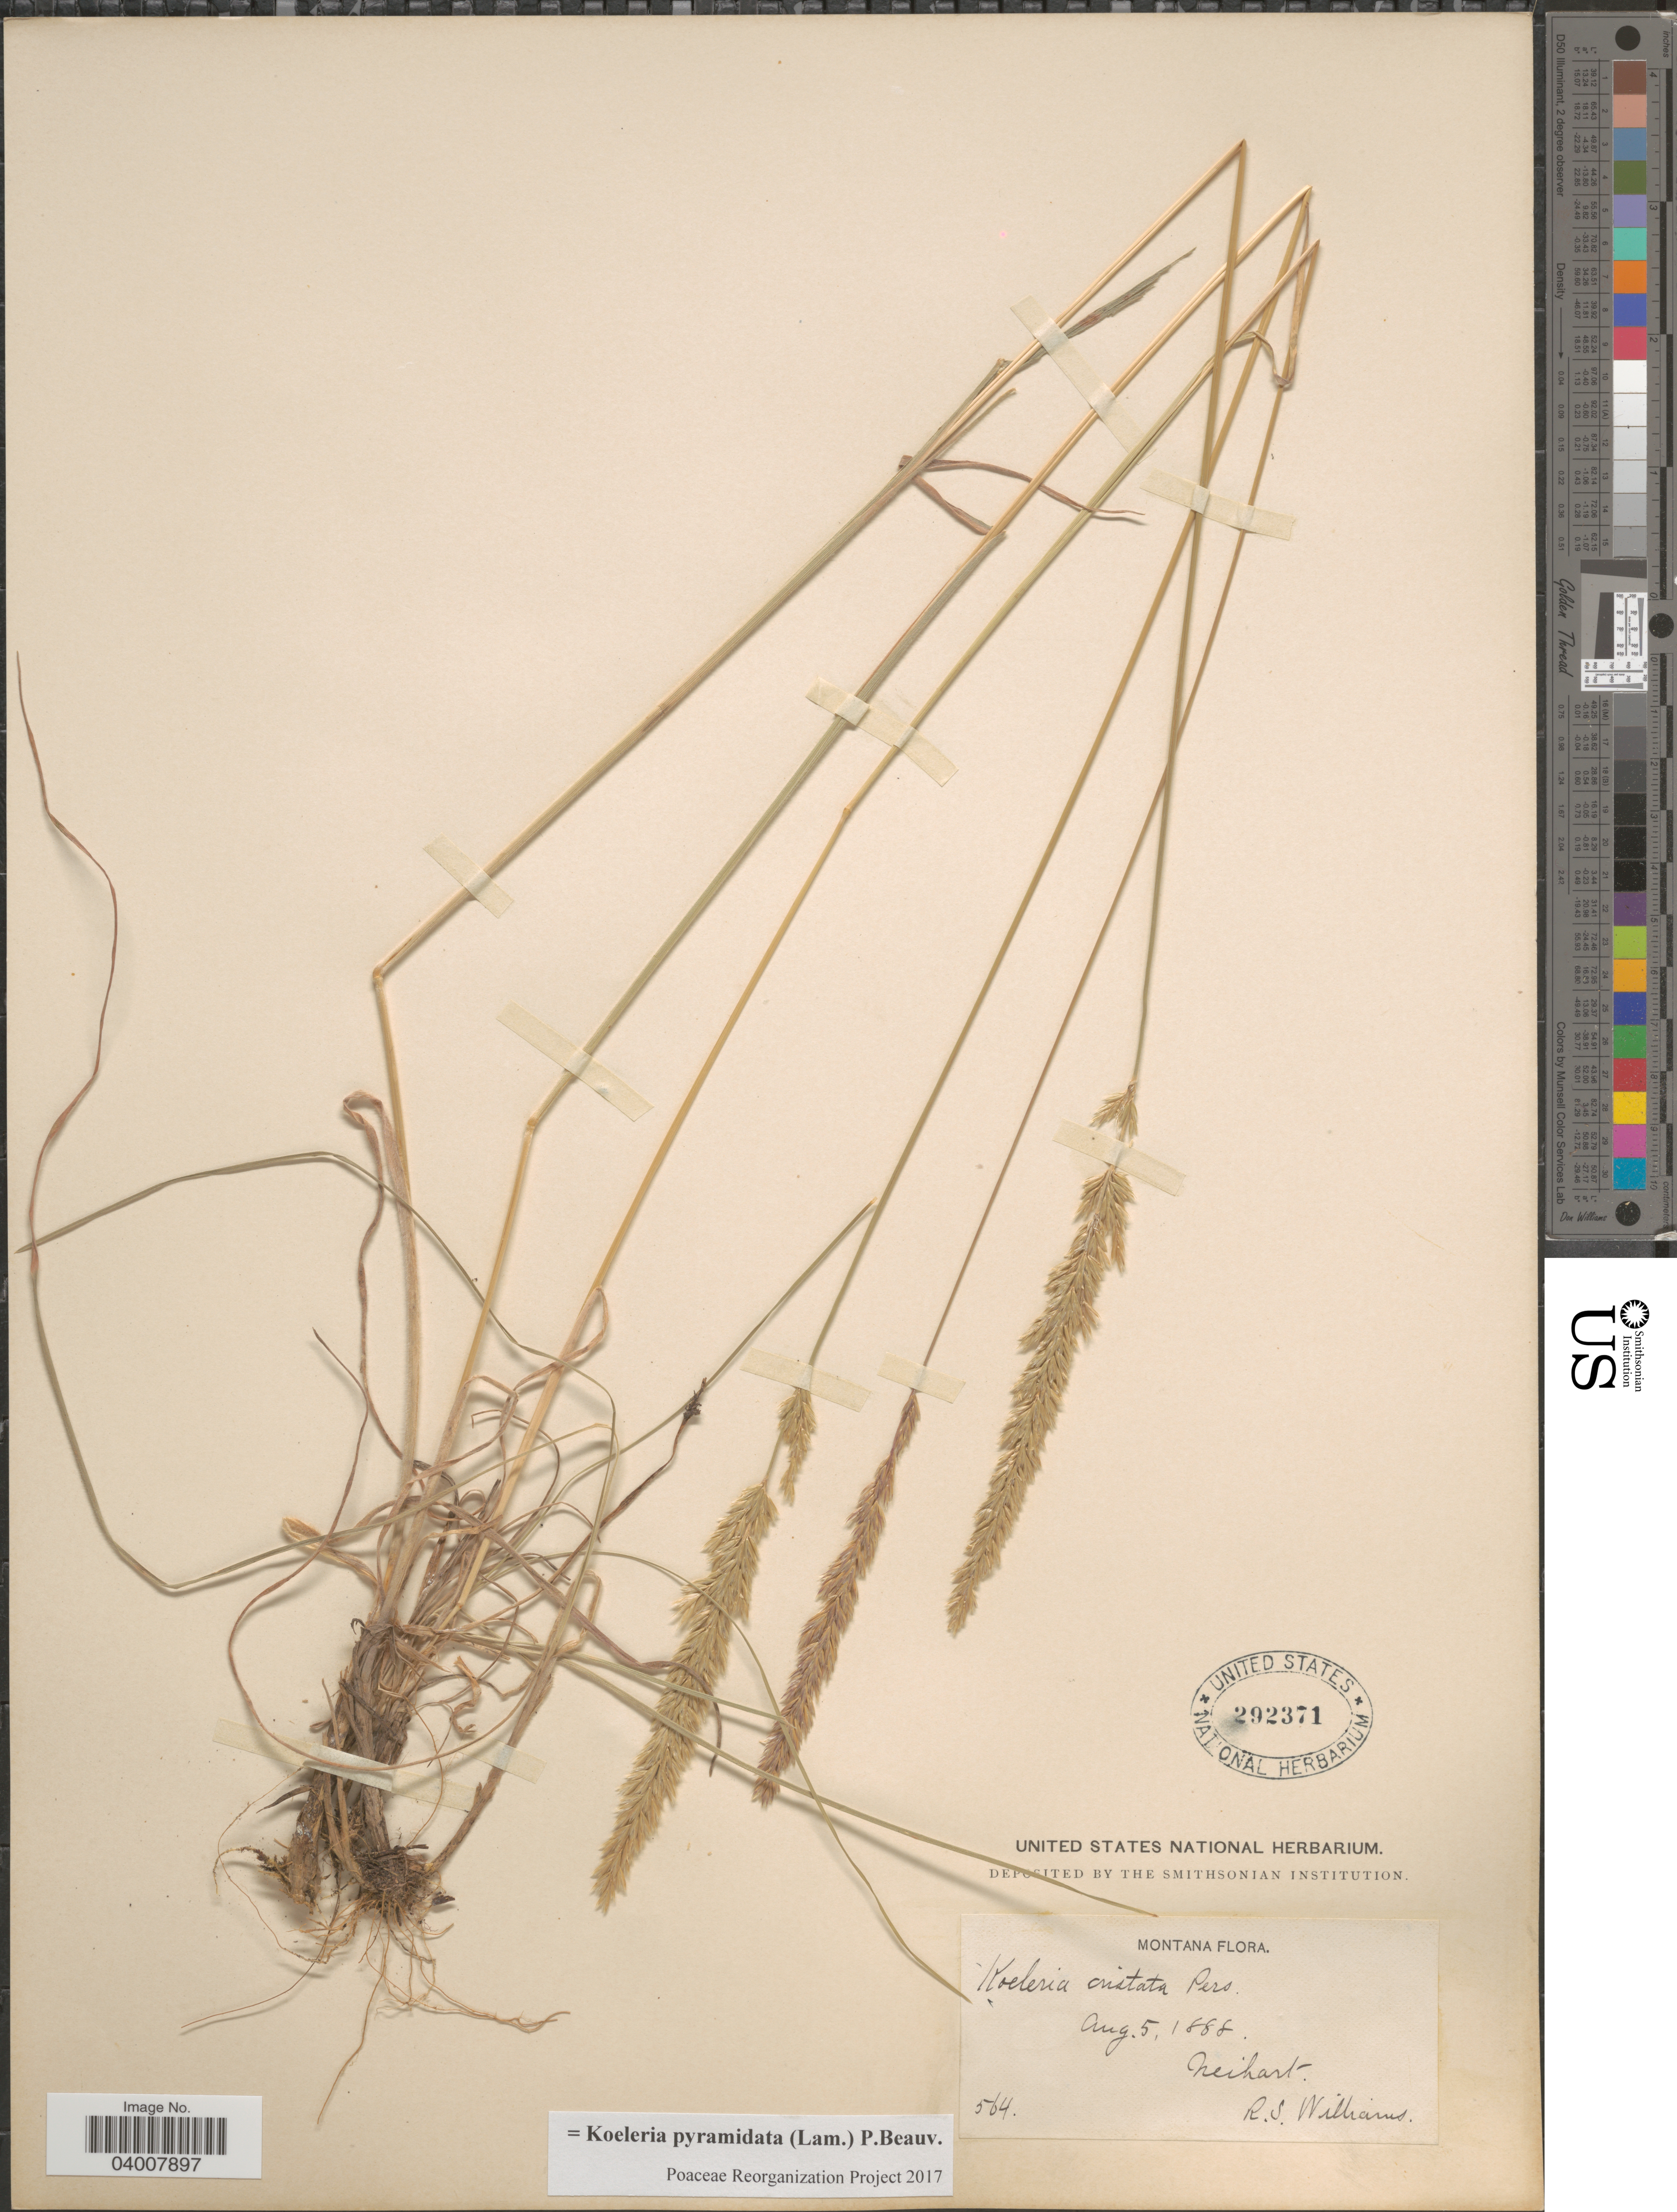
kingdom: Plantae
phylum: Tracheophyta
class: Liliopsida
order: Poales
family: Poaceae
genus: Koeleria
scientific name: Koeleria pyramidata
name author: (Lam.) P. Beauv.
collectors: R. S. Williams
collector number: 564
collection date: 1888-08-05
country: United States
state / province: Montana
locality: Neihart.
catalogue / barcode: US 292371